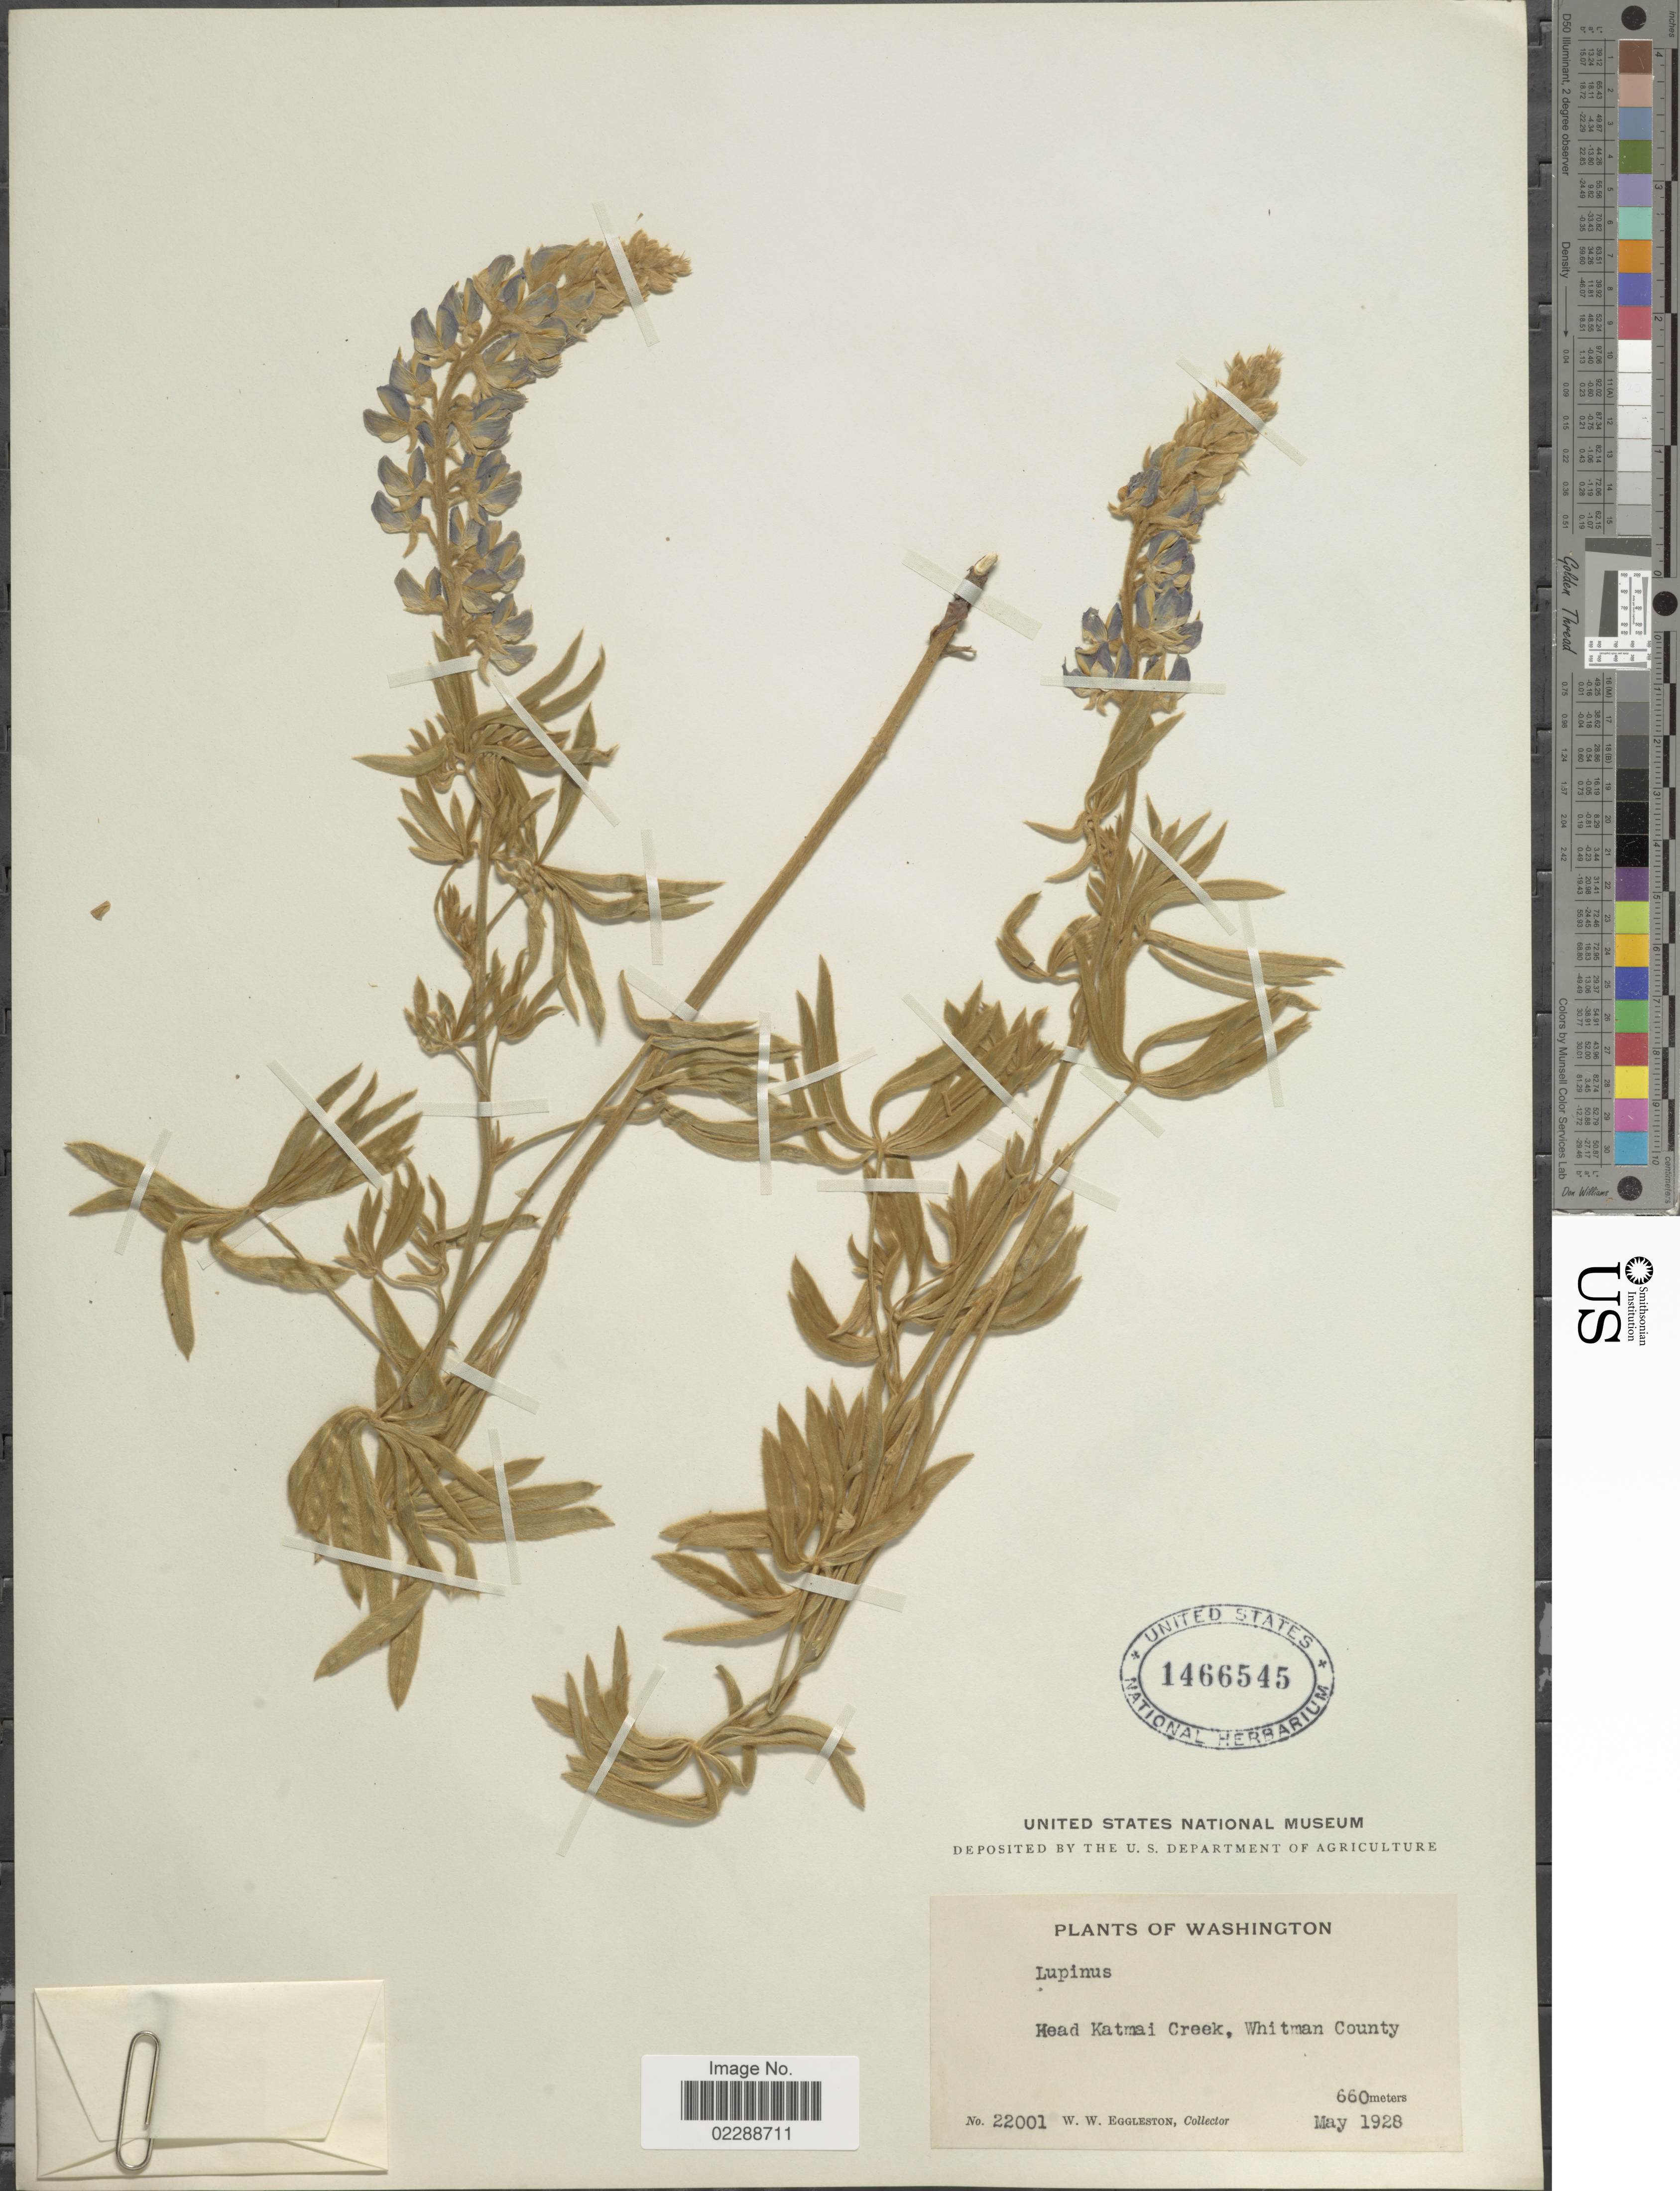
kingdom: Plantae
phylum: Tracheophyta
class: Magnoliopsida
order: Fabales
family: Fabaceae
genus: Lupinus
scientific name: Lupinus sp.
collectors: W. W. Eggleston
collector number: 22001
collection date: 1928-05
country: United States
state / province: Washington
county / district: Whitman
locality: Head Katmai Creek, Whitman County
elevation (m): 660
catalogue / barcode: US 1466545